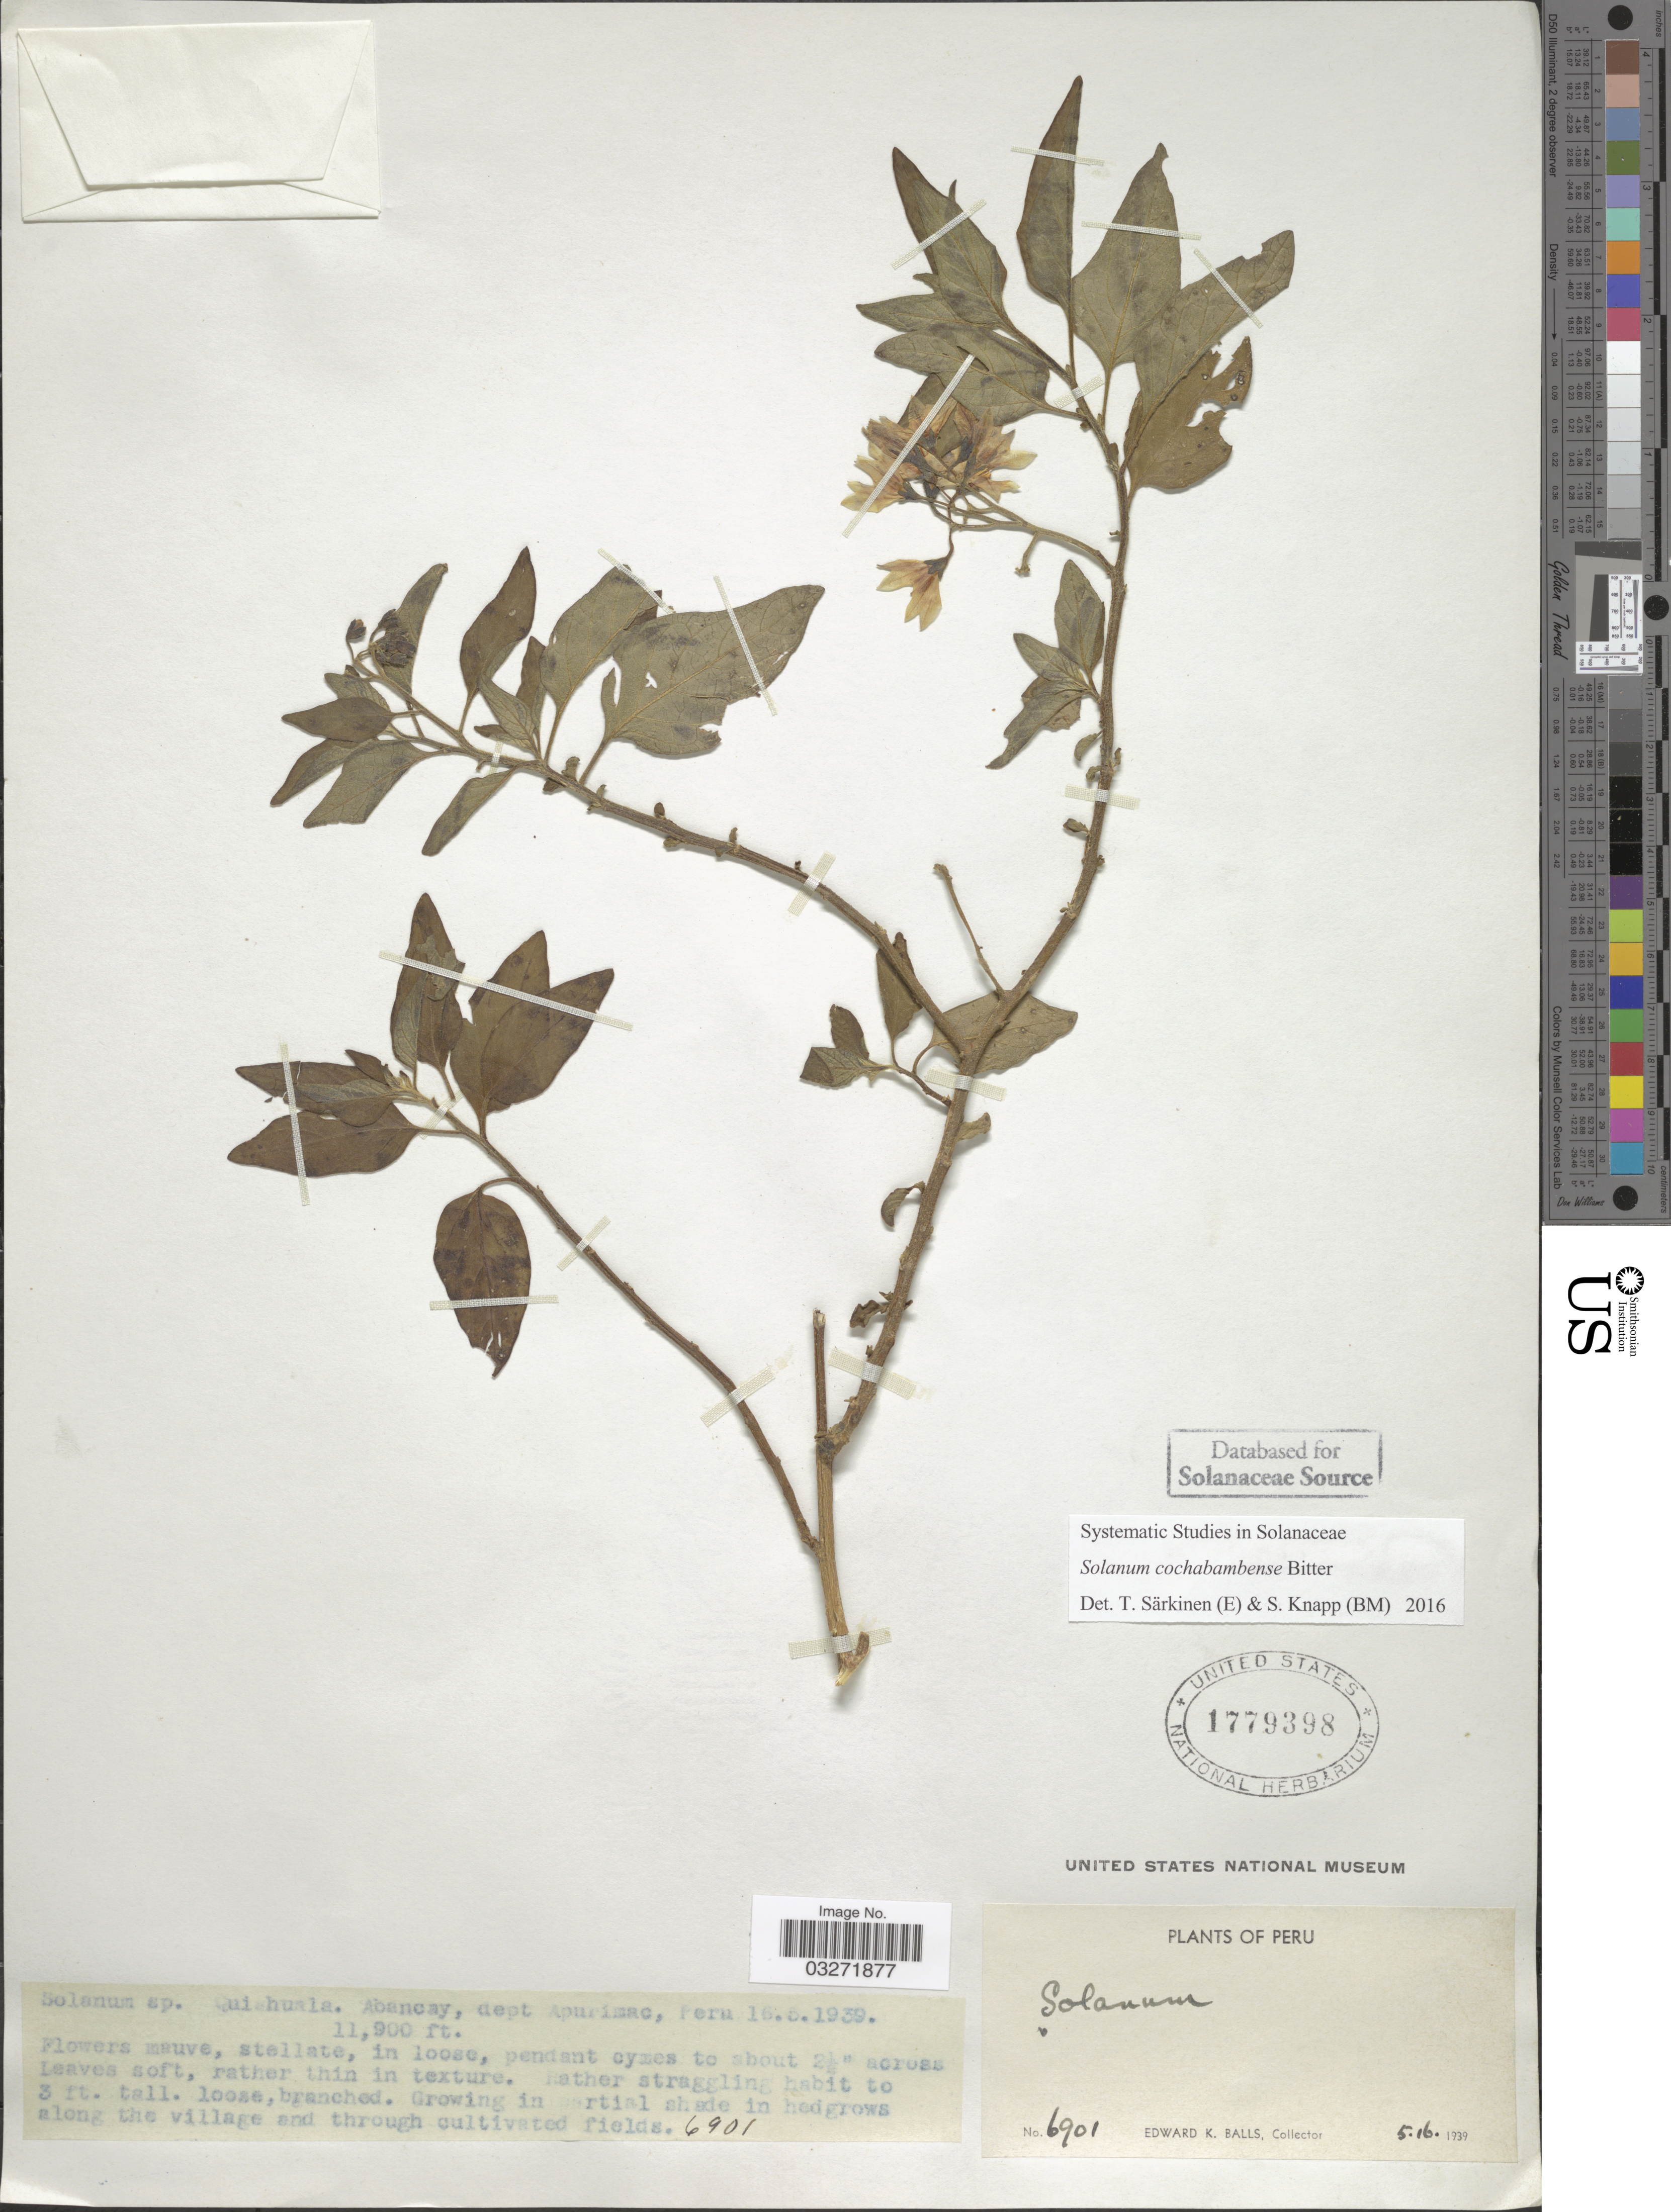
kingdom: Plantae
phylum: Tracheophyta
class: Magnoliopsida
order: Solanales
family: Solanaceae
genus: Solanum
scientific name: Solanum cochabambense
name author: Bitter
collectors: E. K. Balls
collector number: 6901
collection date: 1939-05-16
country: Peru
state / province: Apurímac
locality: Quiahuala. Abancay, dept. Apurimac.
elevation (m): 3627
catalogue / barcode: US 1779398